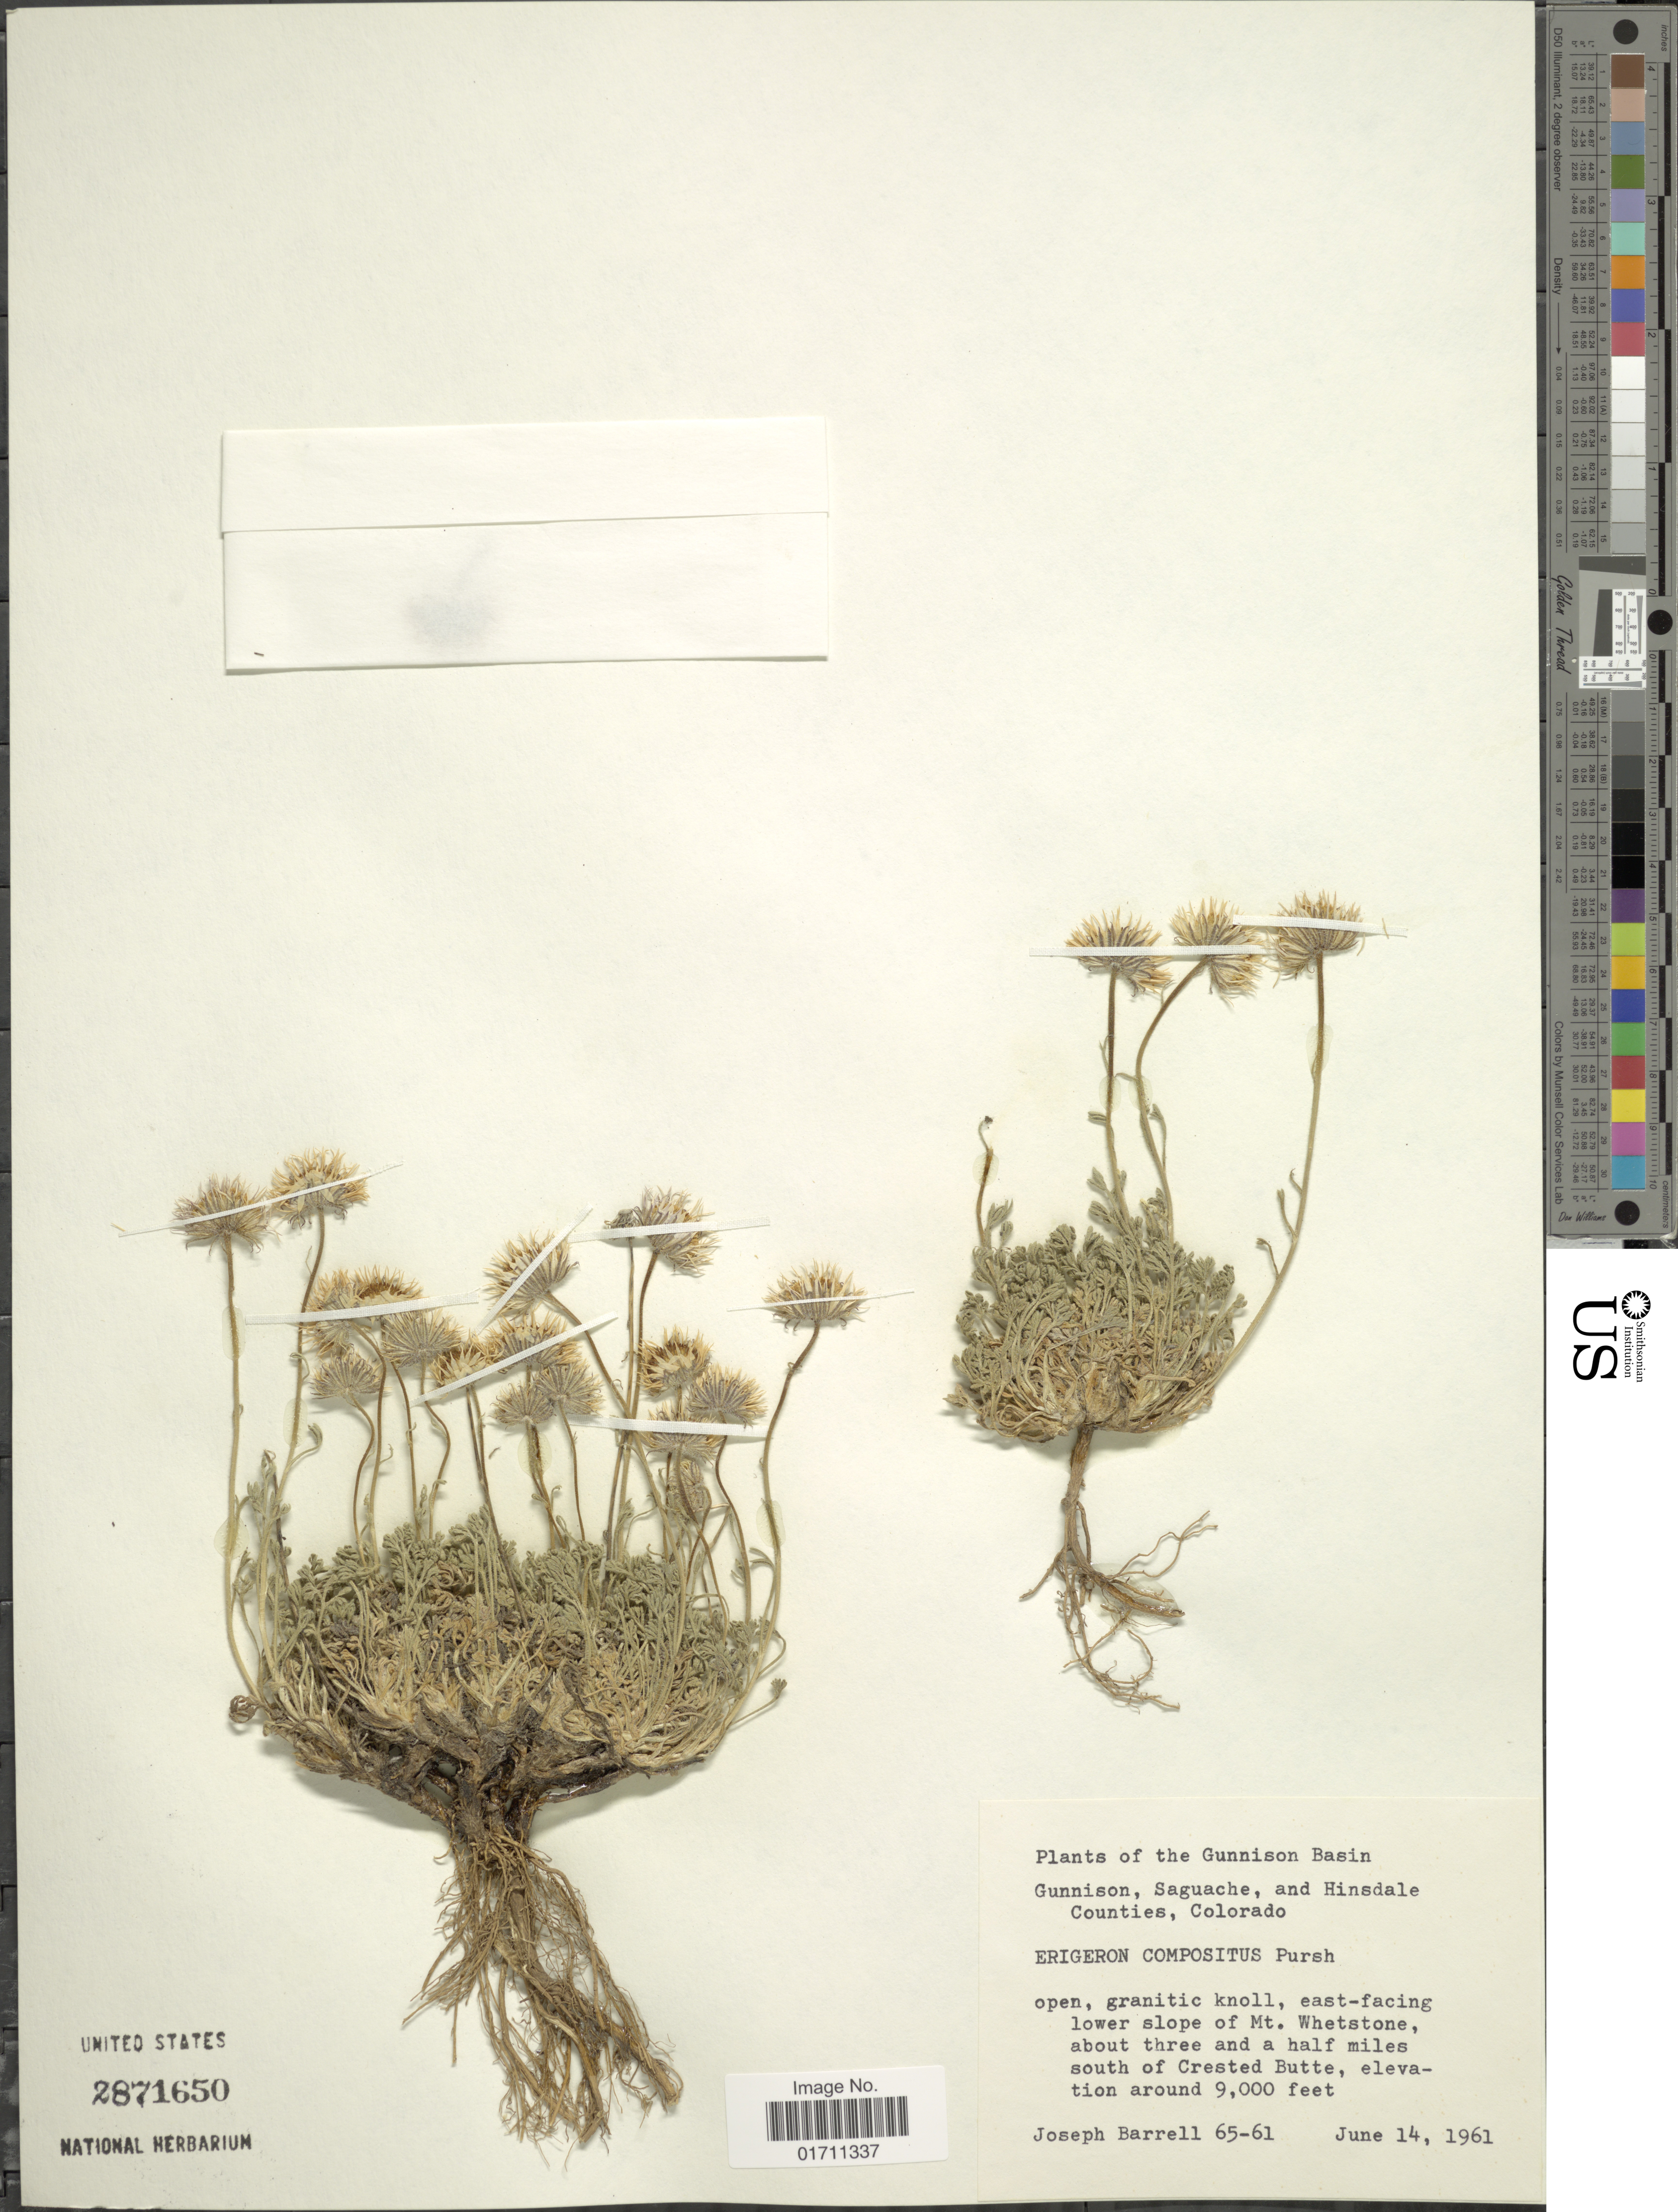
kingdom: Plantae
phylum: Tracheophyta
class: Magnoliopsida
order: Asterales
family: Asteraceae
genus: Erigeron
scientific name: Erigeron compositus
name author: Pursh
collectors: J. Barrell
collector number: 65-61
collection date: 1961-06-14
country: United States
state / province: Colorado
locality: The Gunnison Basin Gunnison, Saguache, and Hinsdale Counties, open, granitic knoll, east-facing lower slope of Mt Whetstone, about three and a half miles south of Crested Butte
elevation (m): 2743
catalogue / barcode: US 2871650